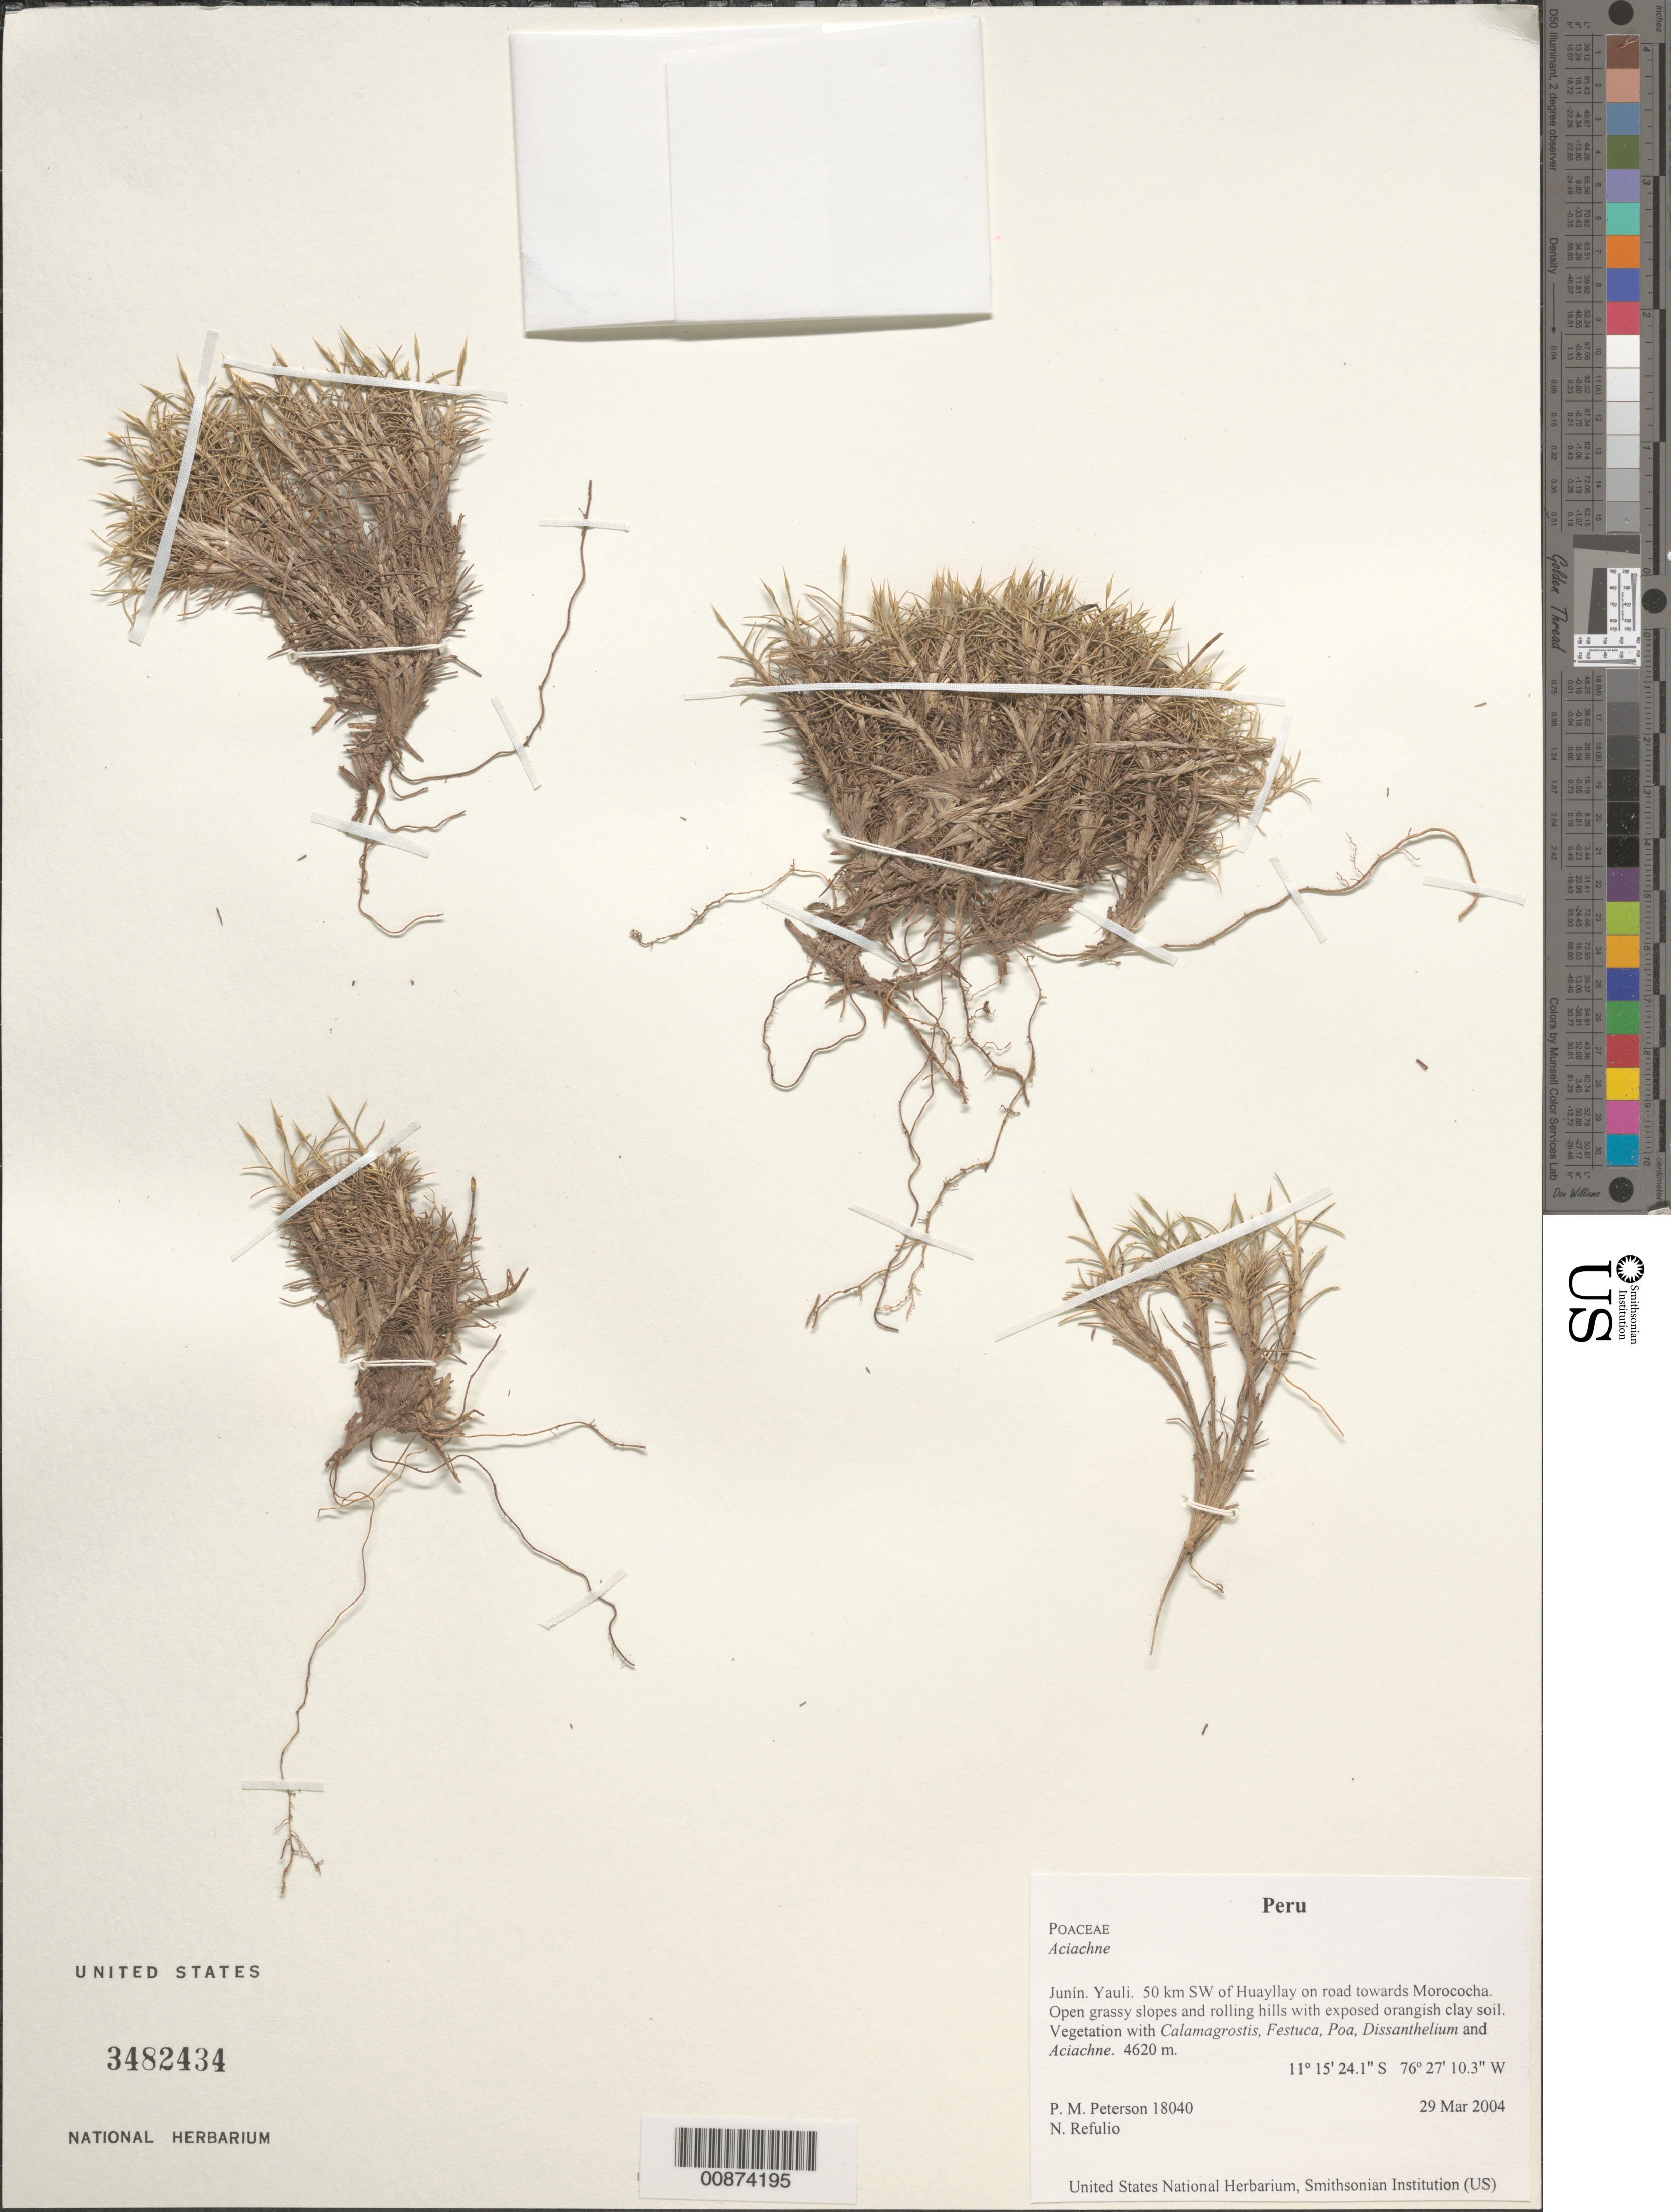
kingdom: Plantae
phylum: Tracheophyta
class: Liliopsida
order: Poales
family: Poaceae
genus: Aciachne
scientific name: Aciachne sp.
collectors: P. M. Peterson & N. Refulio-Rodríguez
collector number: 18040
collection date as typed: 29 Mar 2004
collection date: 2004-03-29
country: Peru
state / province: Junín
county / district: Yauli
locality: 50 km SW of Huayllay on road towards Morococha. Open grassy slopes and rolling hills with exposed orangish clay soil. Vegetation with Calamagrostis, Festuca, Poa, Dissanthelium and Aciachne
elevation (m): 4620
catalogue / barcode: US 3482434